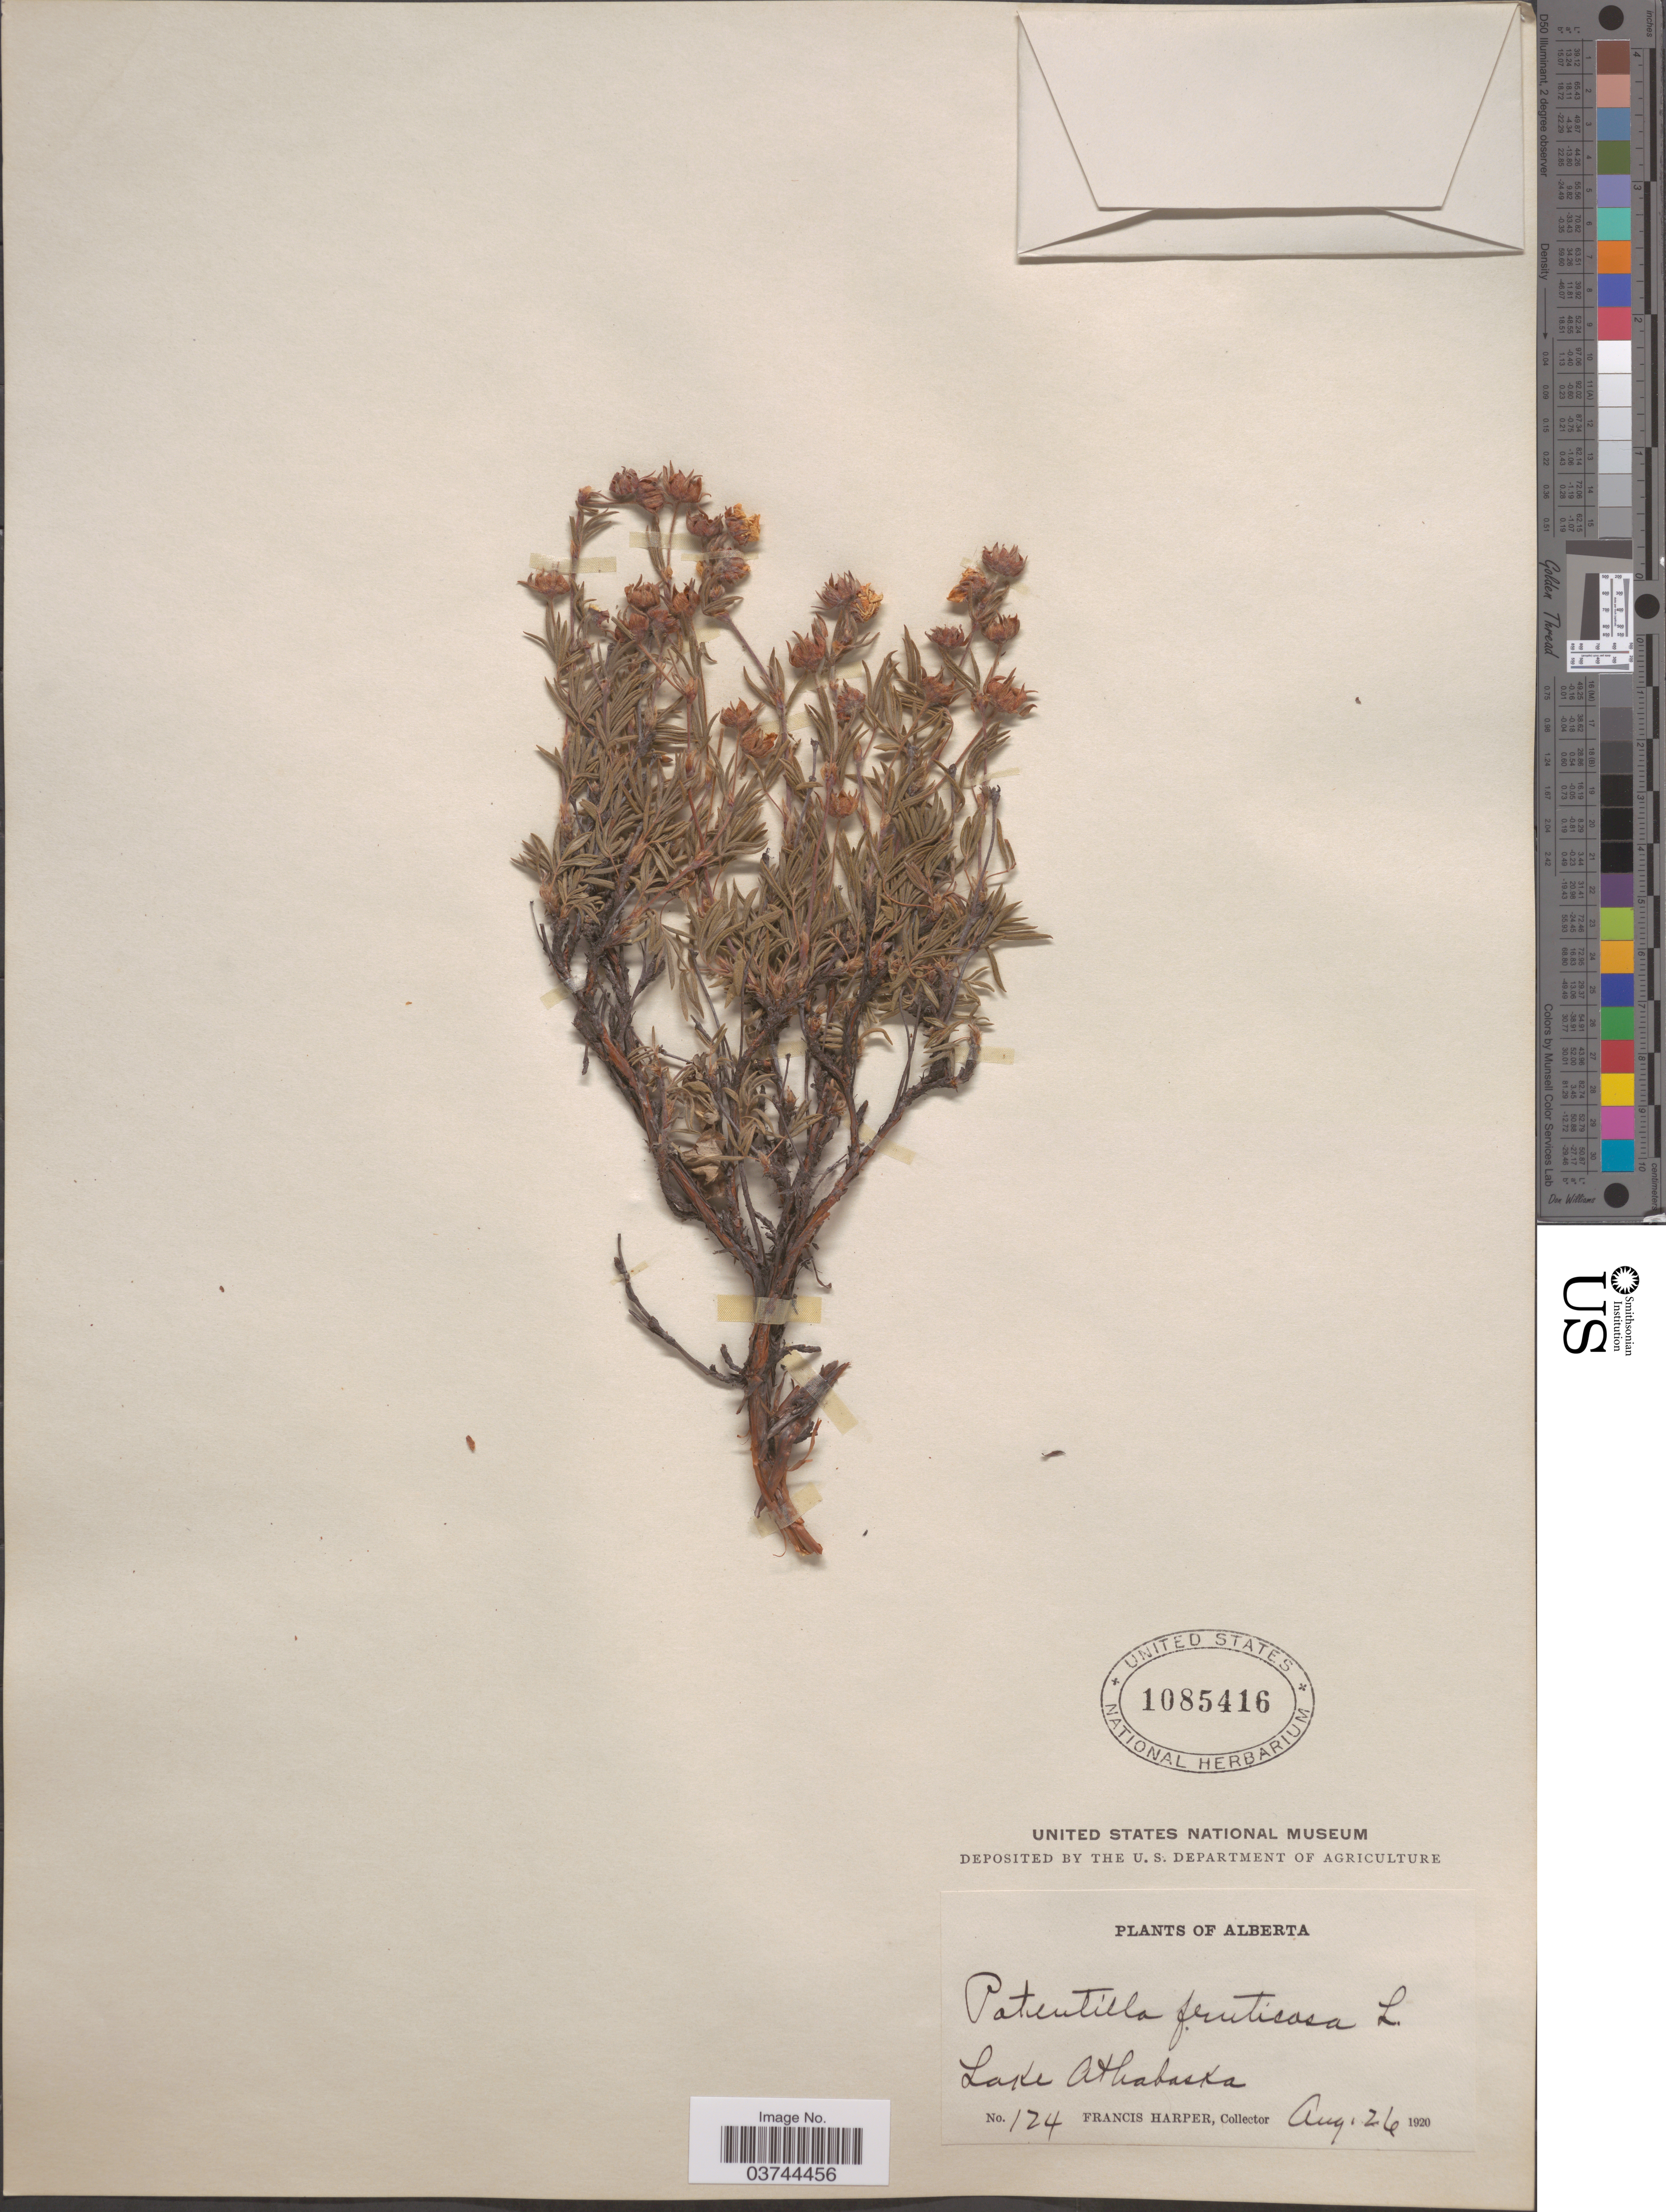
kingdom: Plantae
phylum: Tracheophyta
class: Magnoliopsida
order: Rosales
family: Rosaceae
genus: Dasiphora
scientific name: Dasiphora fruticosa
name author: (L.) Rydb.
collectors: F. Harper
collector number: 124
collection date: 1920-08-26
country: Canada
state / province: Alberta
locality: Lake Athabaska.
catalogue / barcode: US 1085416